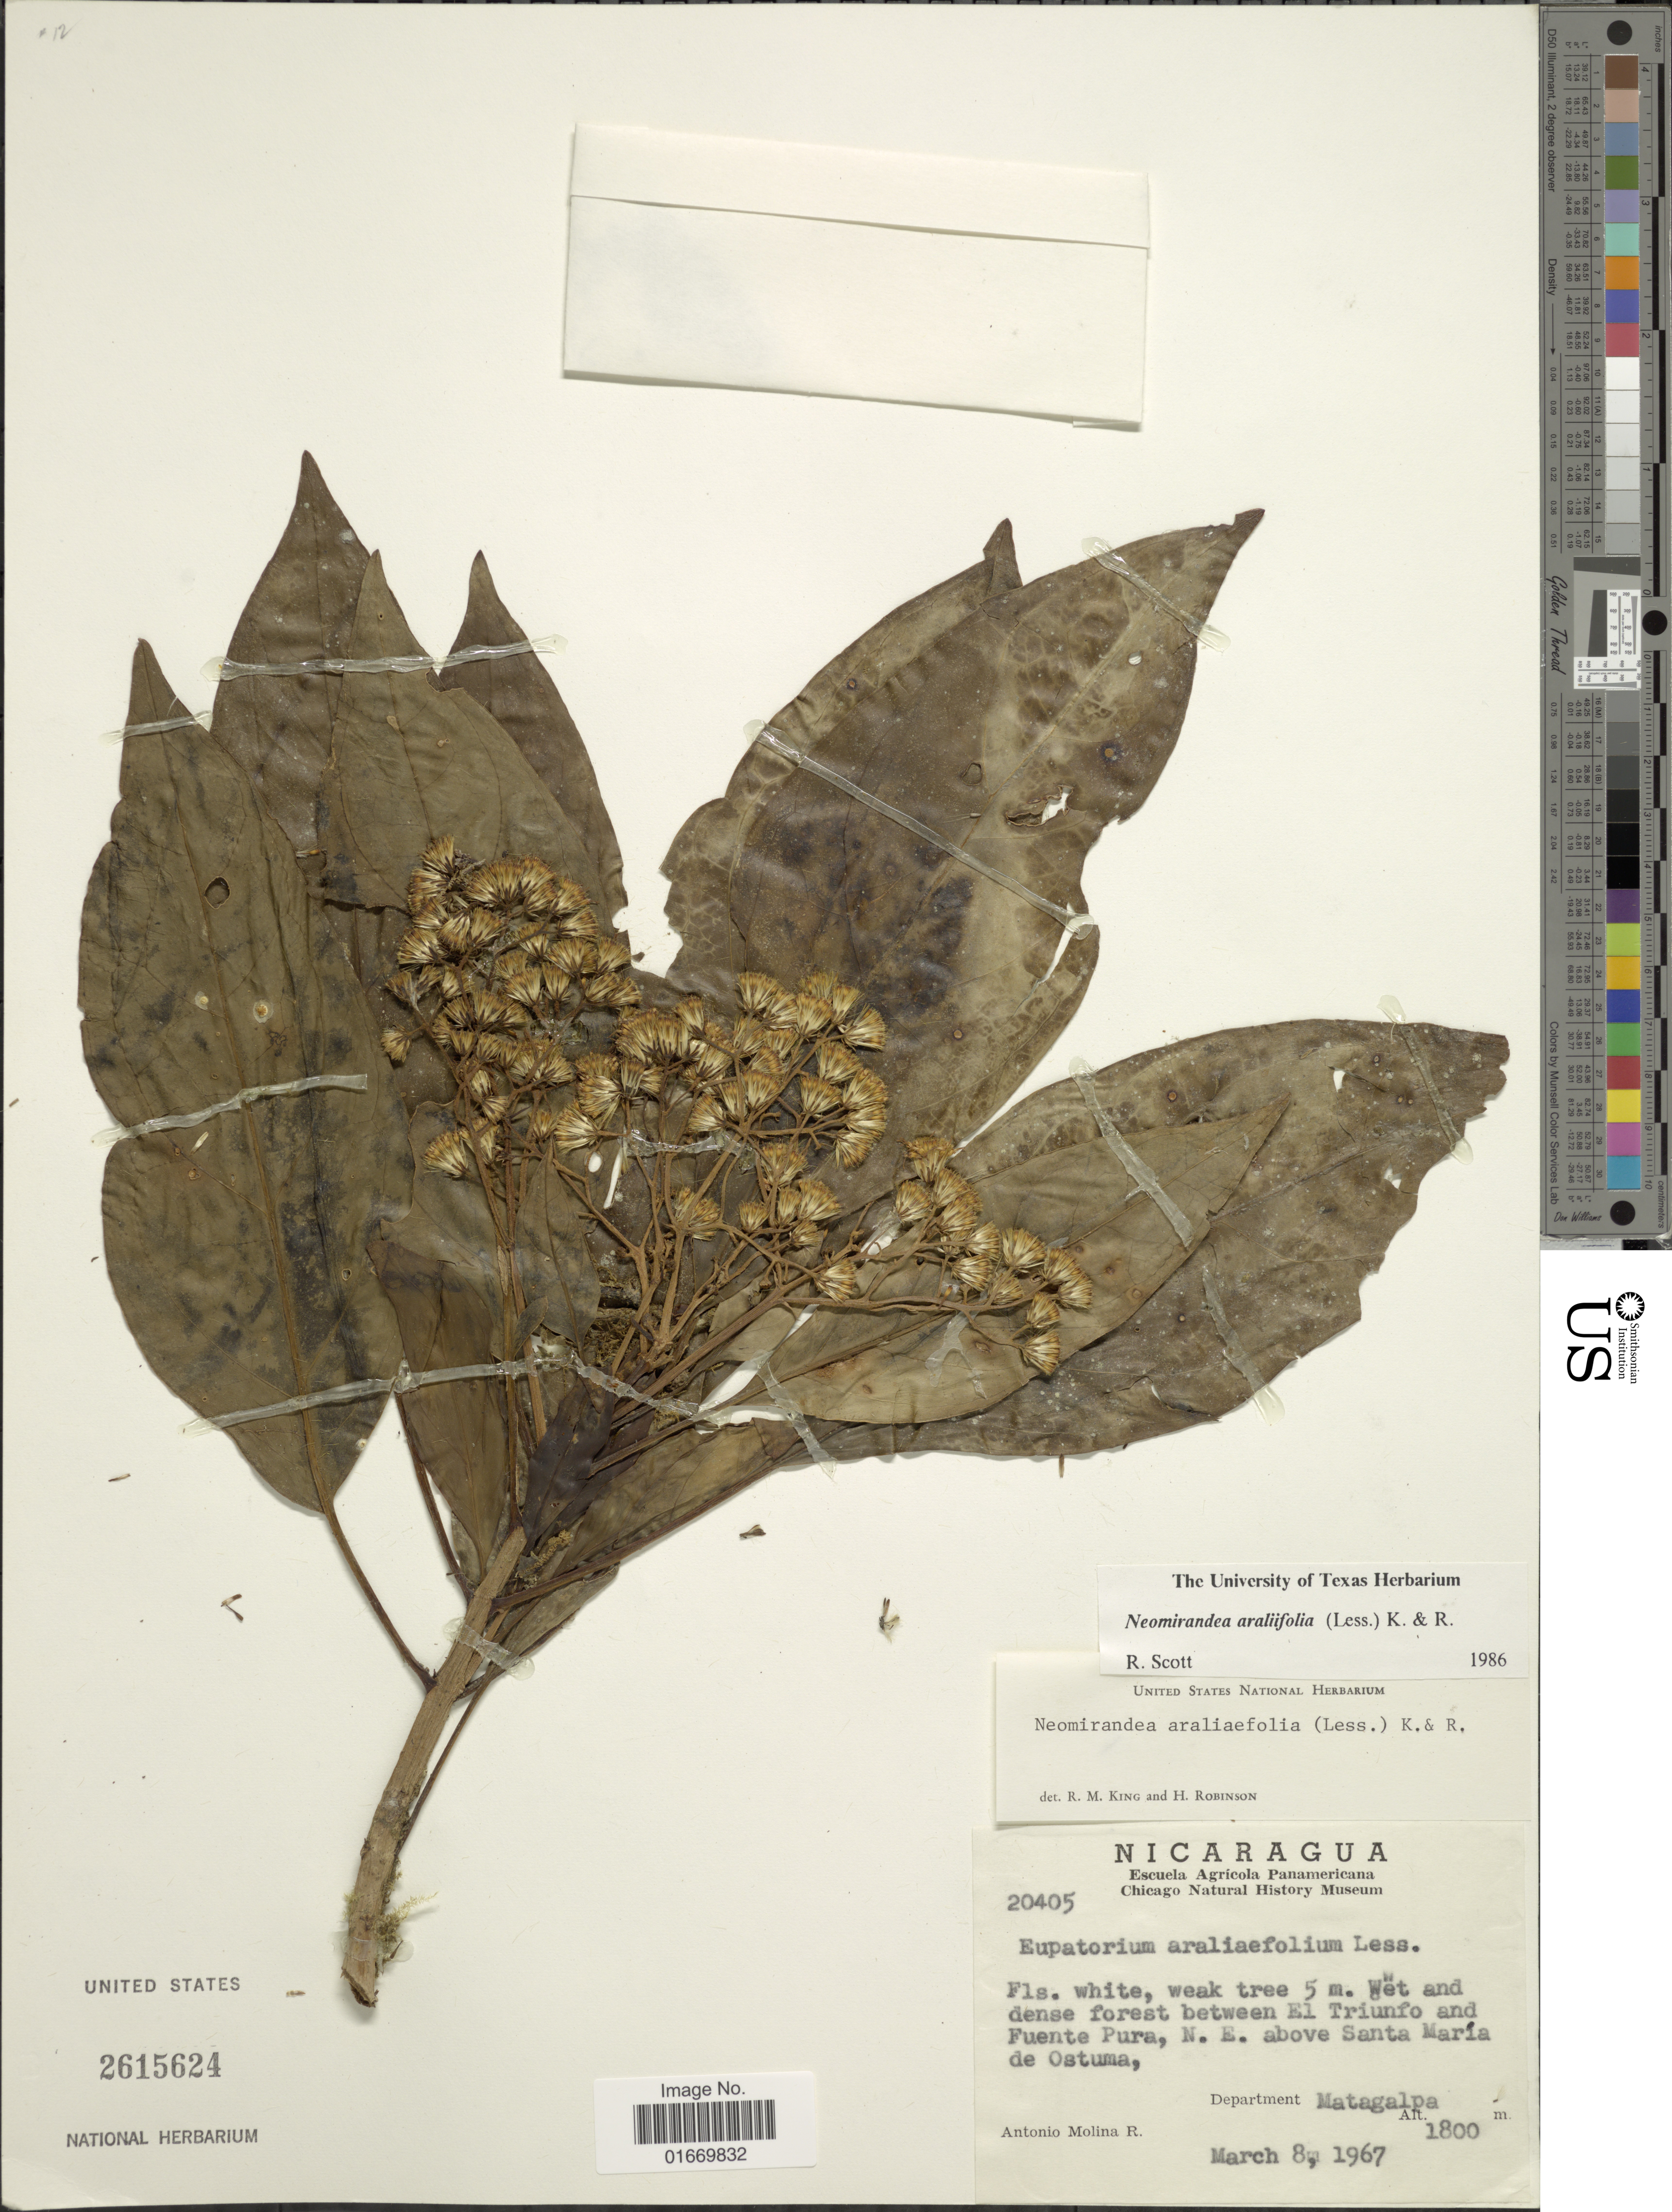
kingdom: Plantae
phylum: Tracheophyta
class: Magnoliopsida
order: Asterales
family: Asteraceae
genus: Neomirandea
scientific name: Neomirandea araliaefolia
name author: (Less.) R.M. King & H. Rob.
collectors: A. Molina R.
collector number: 20405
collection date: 1967-03-08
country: Nicaragua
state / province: Matagalpa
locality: Between El Triunfo and Fuente Pura, N. E. above Santa Maria de Ostuma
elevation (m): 1800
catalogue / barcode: US 2615624